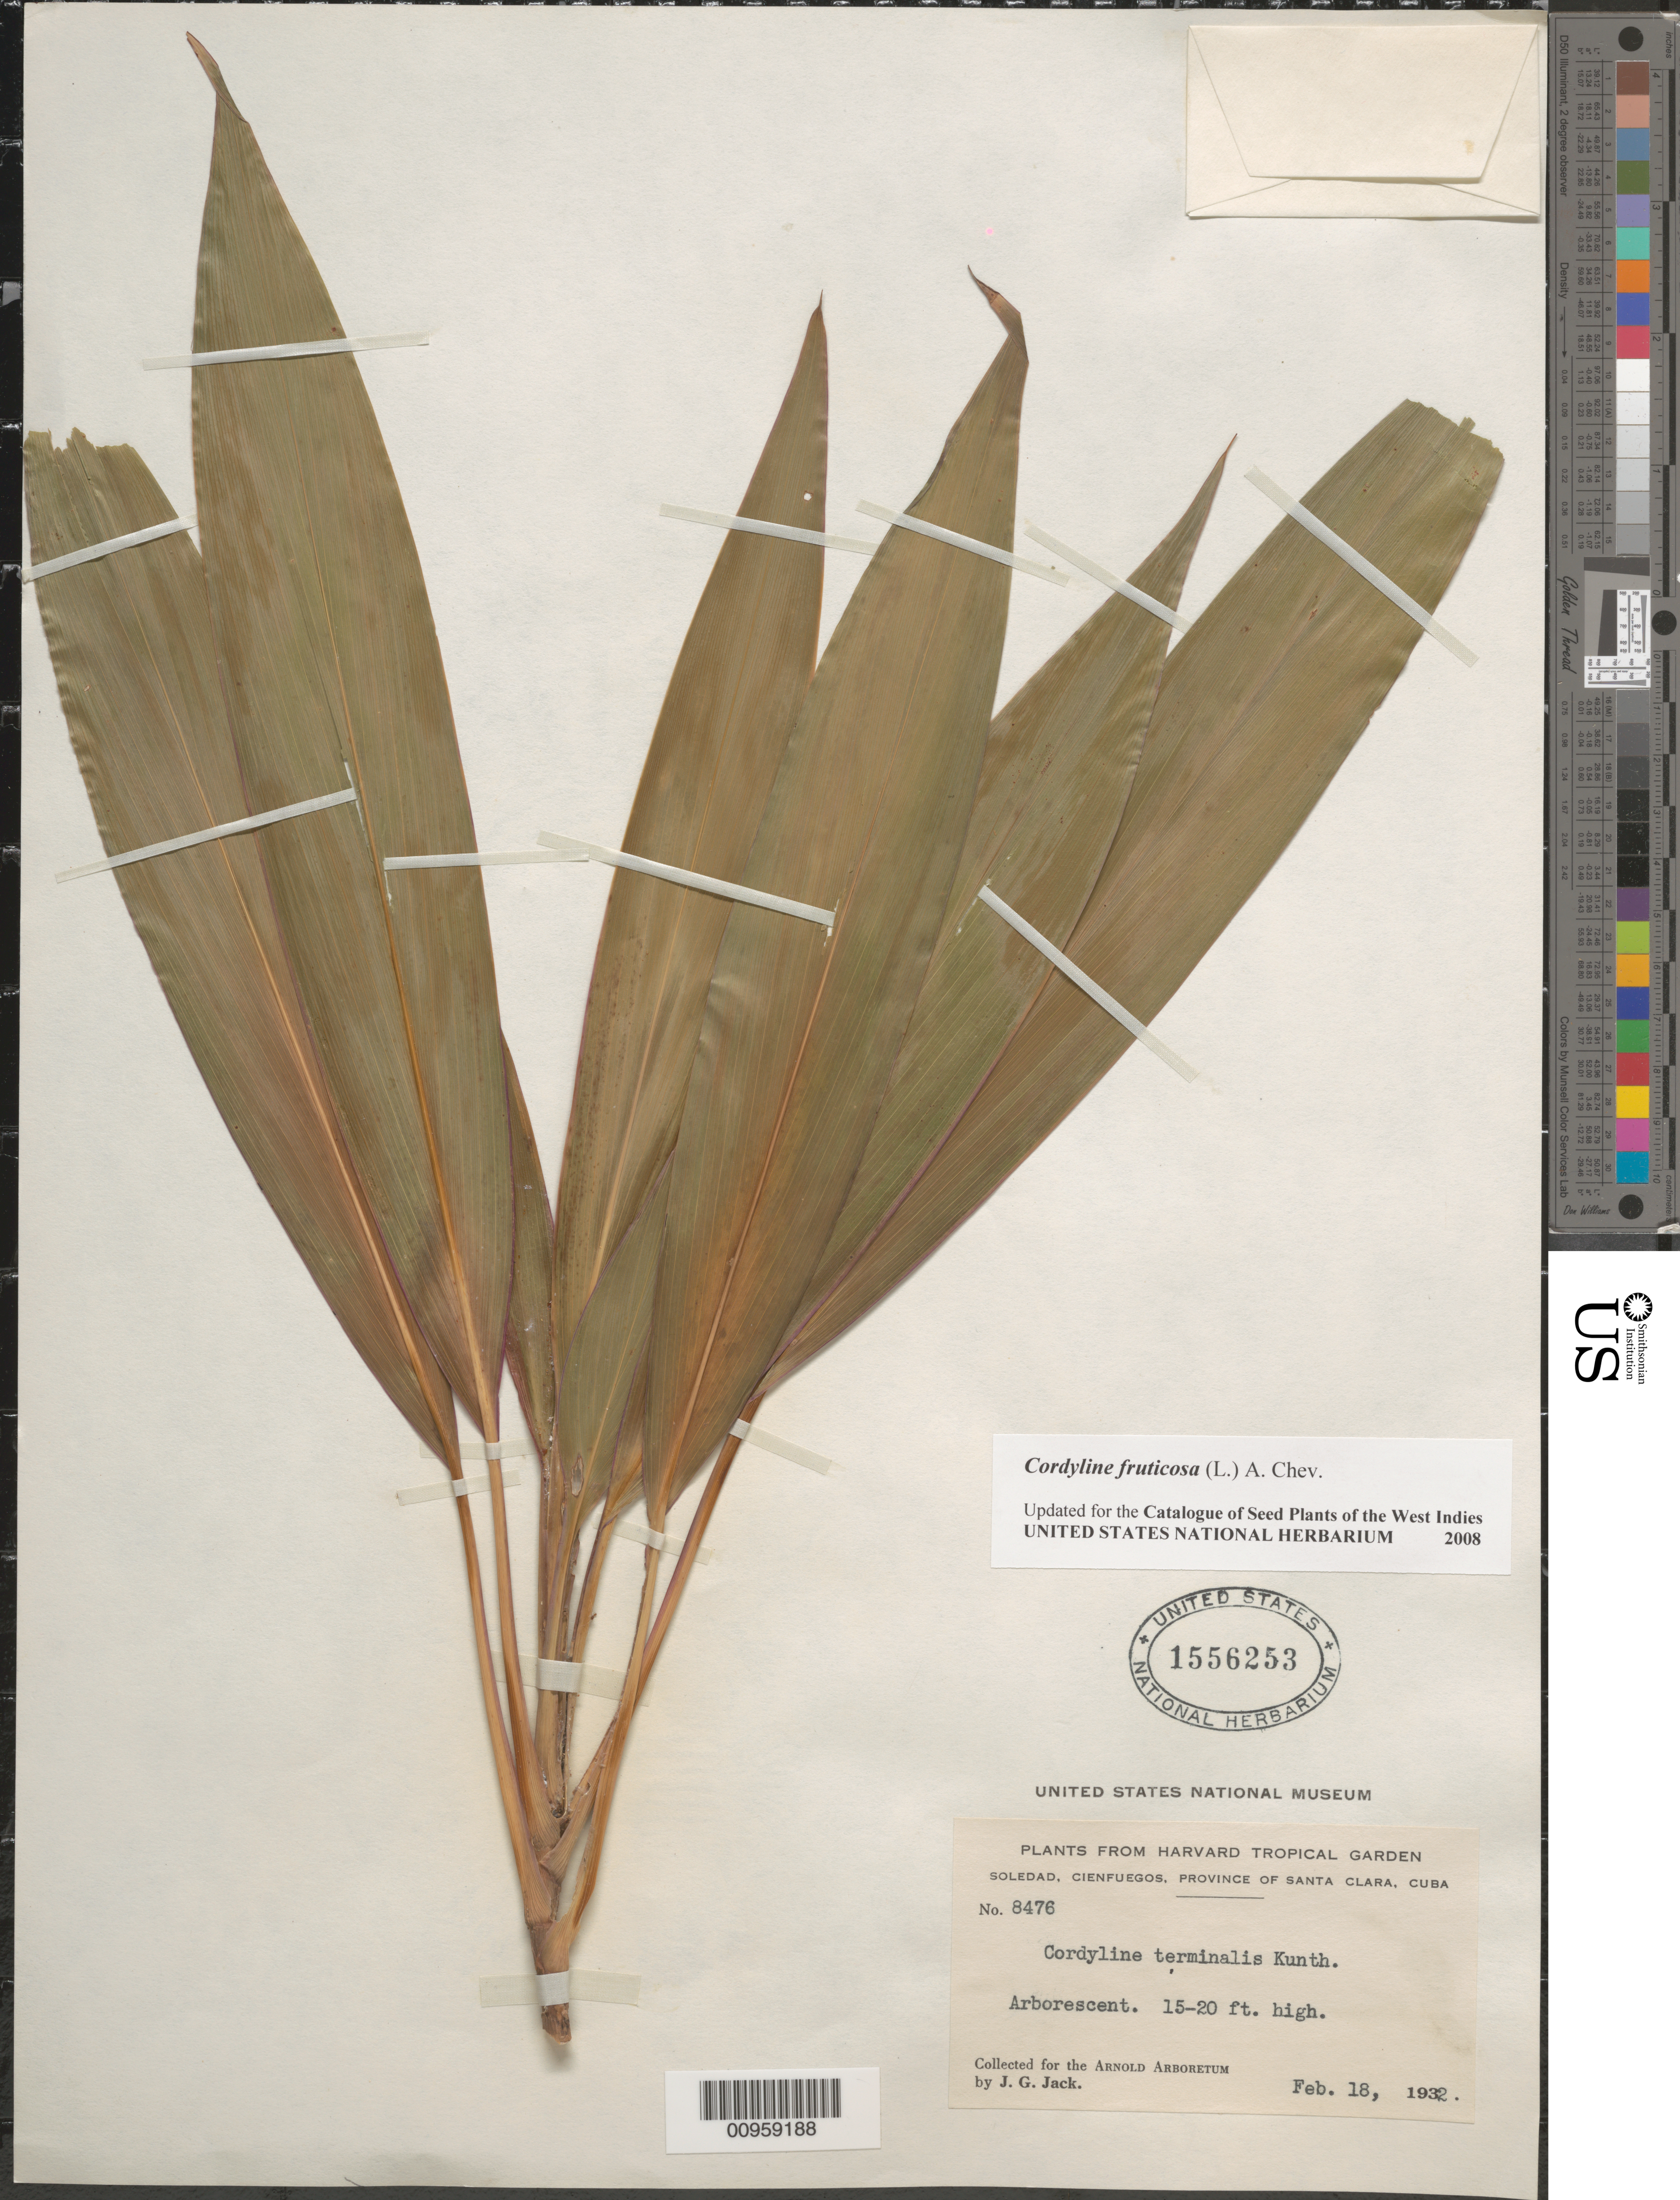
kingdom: Plantae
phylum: Tracheophyta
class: Liliopsida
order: Asparagales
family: Asparagaceae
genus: Cordyline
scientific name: Cordyline fruticosa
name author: (L.) A. Chev.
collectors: J. G. Jack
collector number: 8476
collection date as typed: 18 Feb 1932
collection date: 1932-02-18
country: Cuba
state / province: Cienfuegos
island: Cuba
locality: Soledad, Cienfuegos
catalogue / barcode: US 1556253